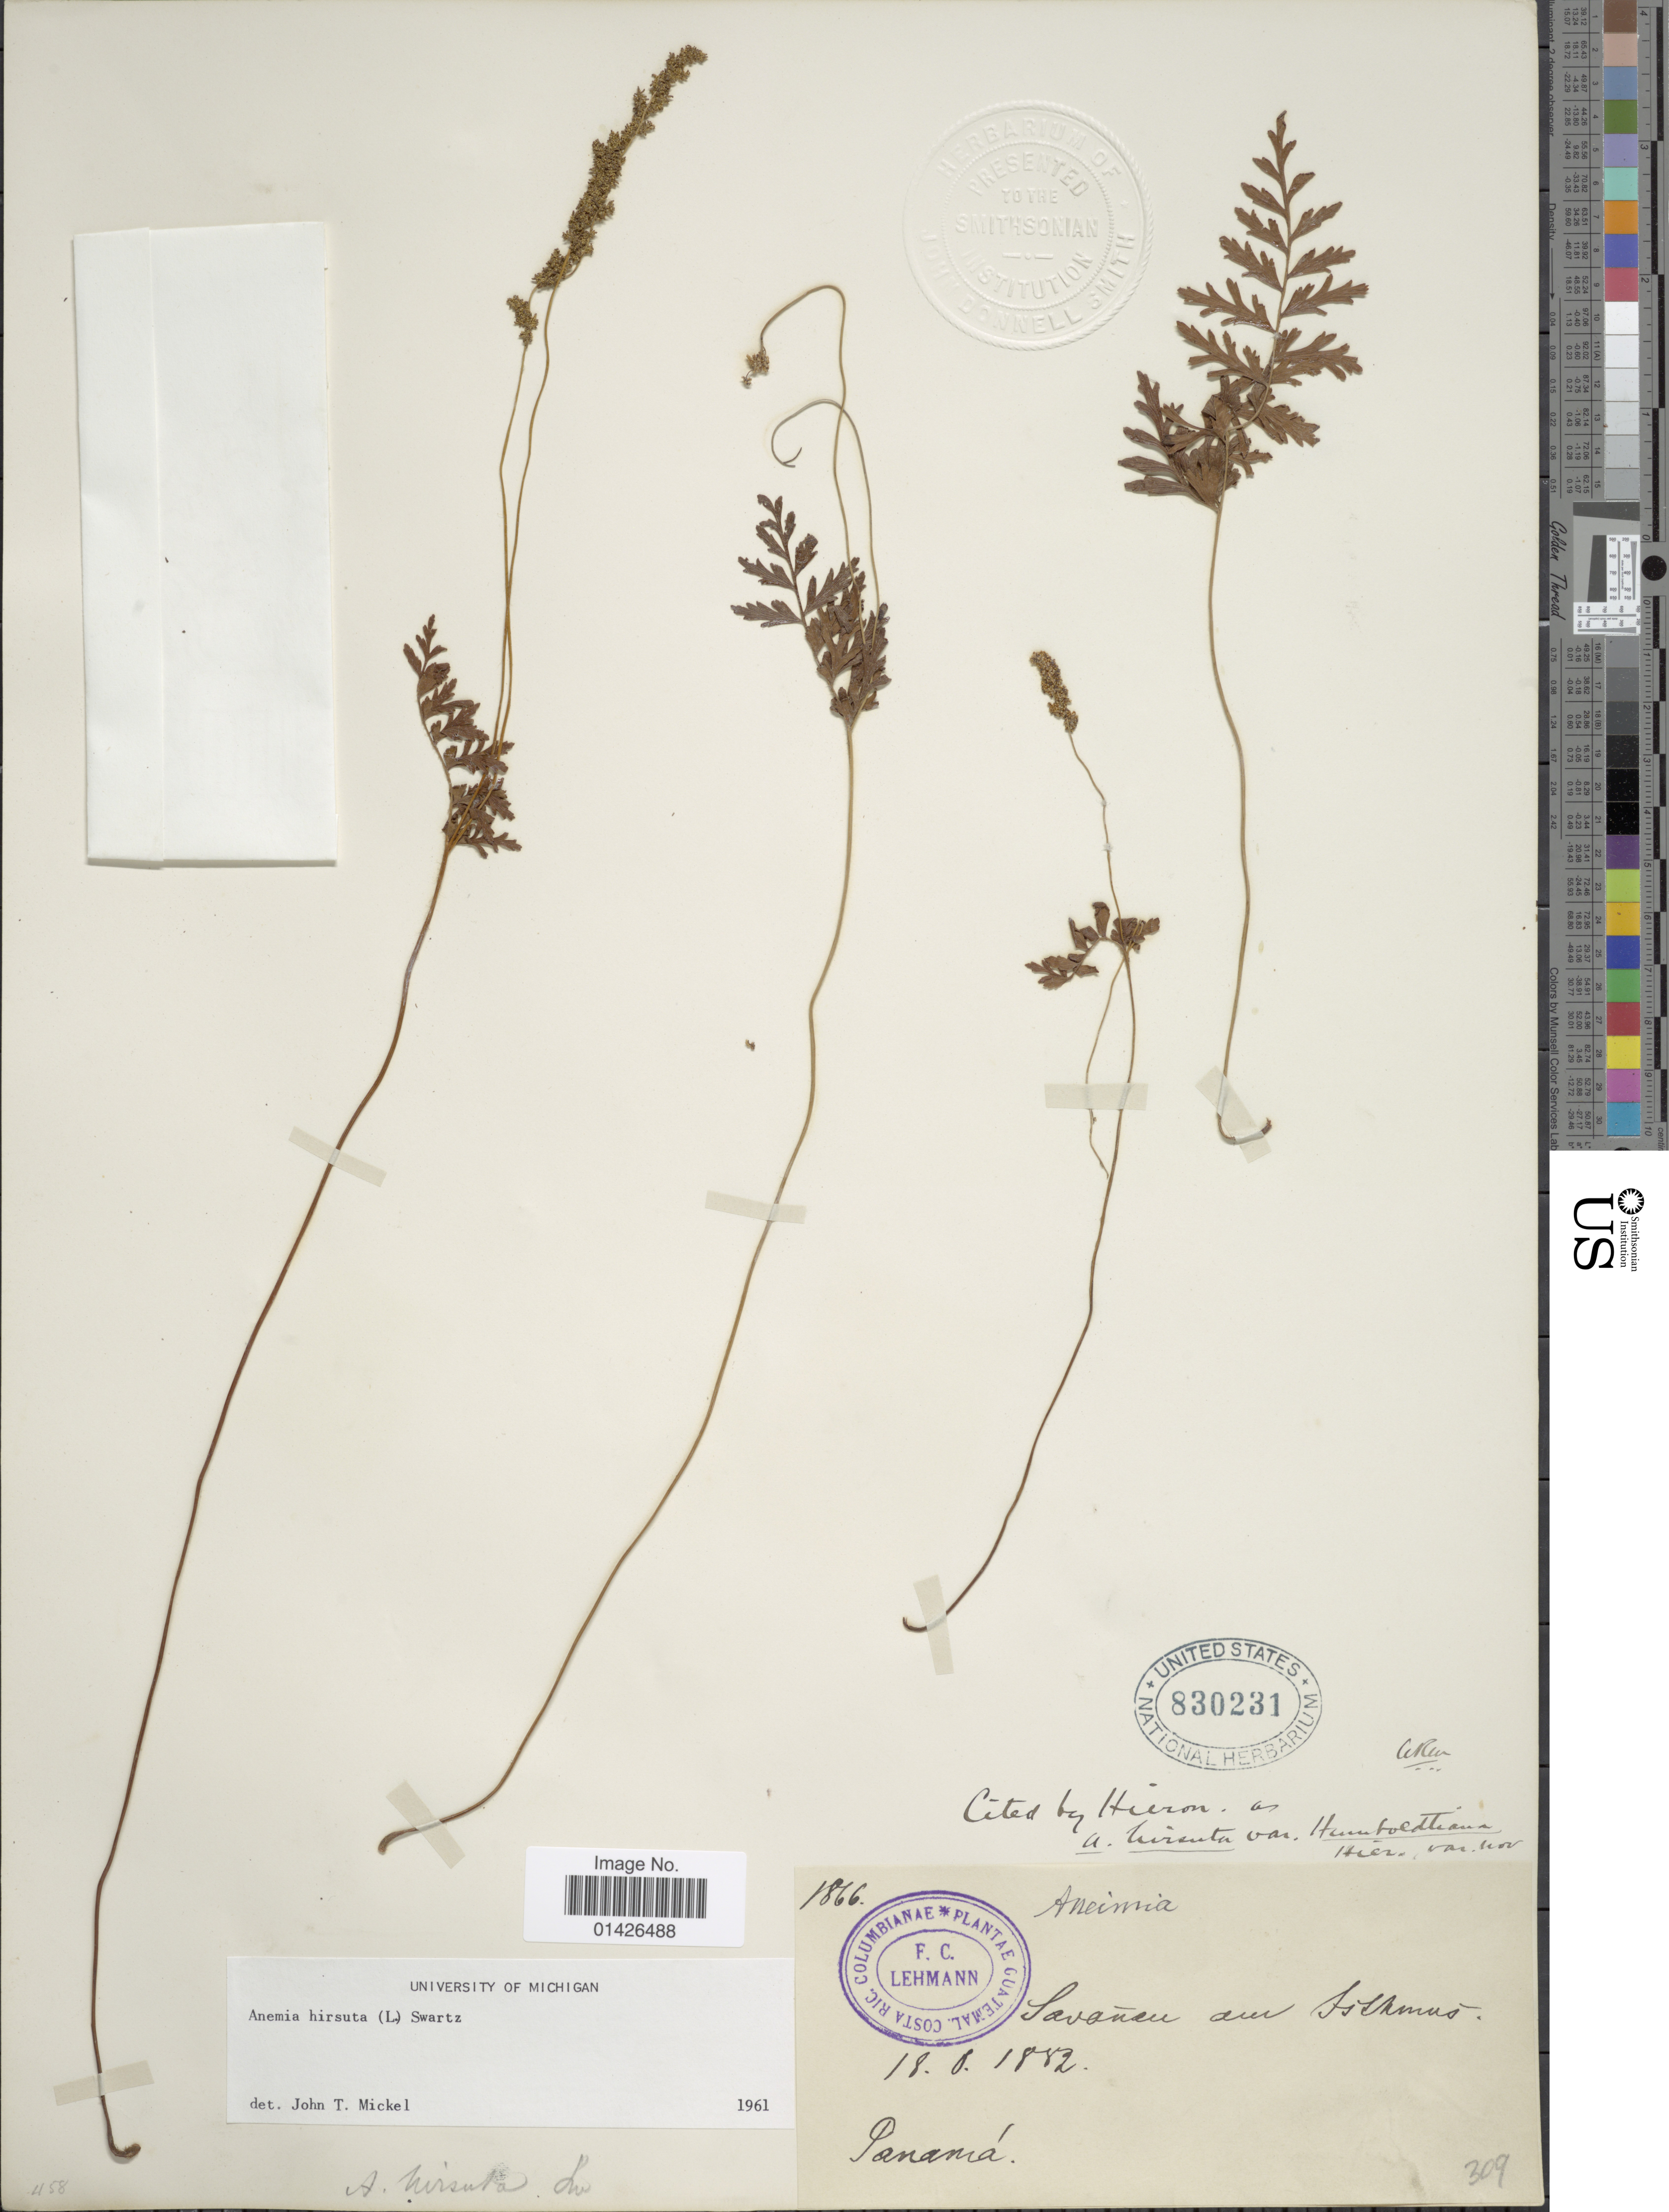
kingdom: Plantae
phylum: Tracheophyta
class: Polypodiopsida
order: Schizaeales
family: Anemiaceae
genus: Anemia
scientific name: Anemia hirsuta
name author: (L.) Sw.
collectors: F. C. Lehmann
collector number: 1866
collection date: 1882-08-18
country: Panama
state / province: Panamá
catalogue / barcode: US 830231